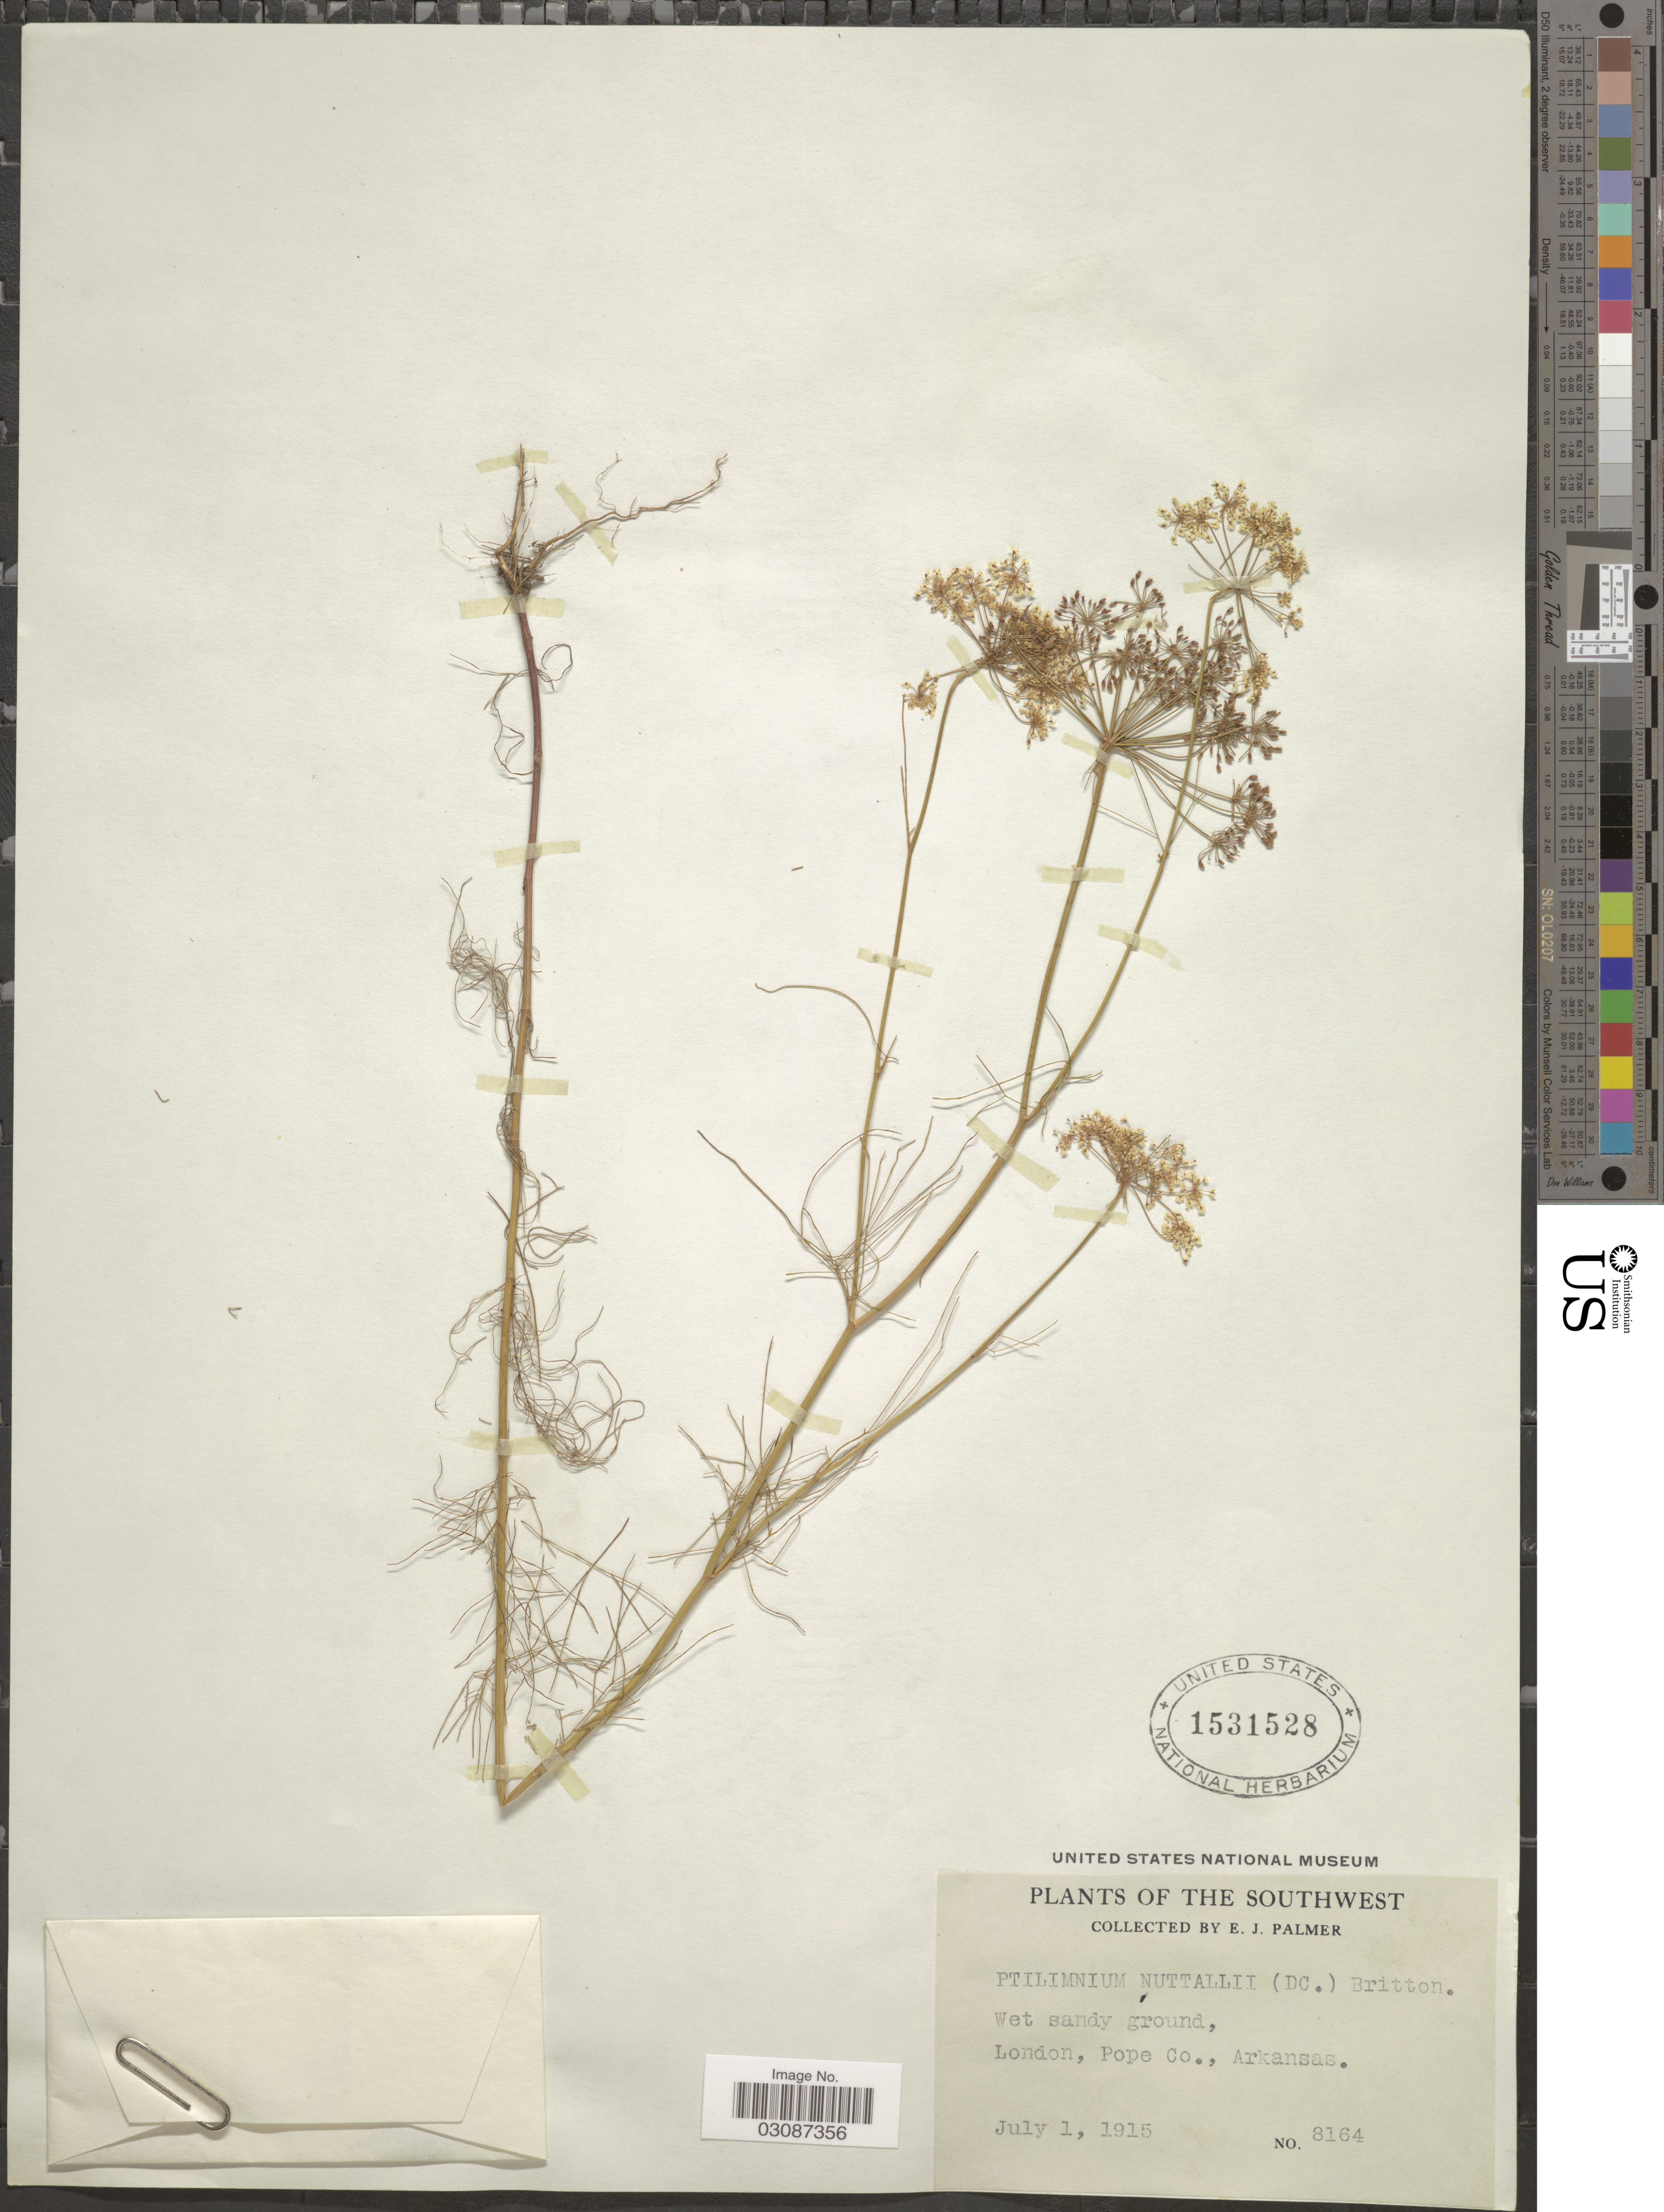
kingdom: Plantae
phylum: Tracheophyta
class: Magnoliopsida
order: Apiales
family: Apiaceae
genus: Ptilimnium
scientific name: Ptilimnium nuttallii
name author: (DC.) Britton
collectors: E. J. Palmer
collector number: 8164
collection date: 1915-07-01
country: United States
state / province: Arkansas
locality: Southwest. London, Pope Co.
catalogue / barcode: US 1531528